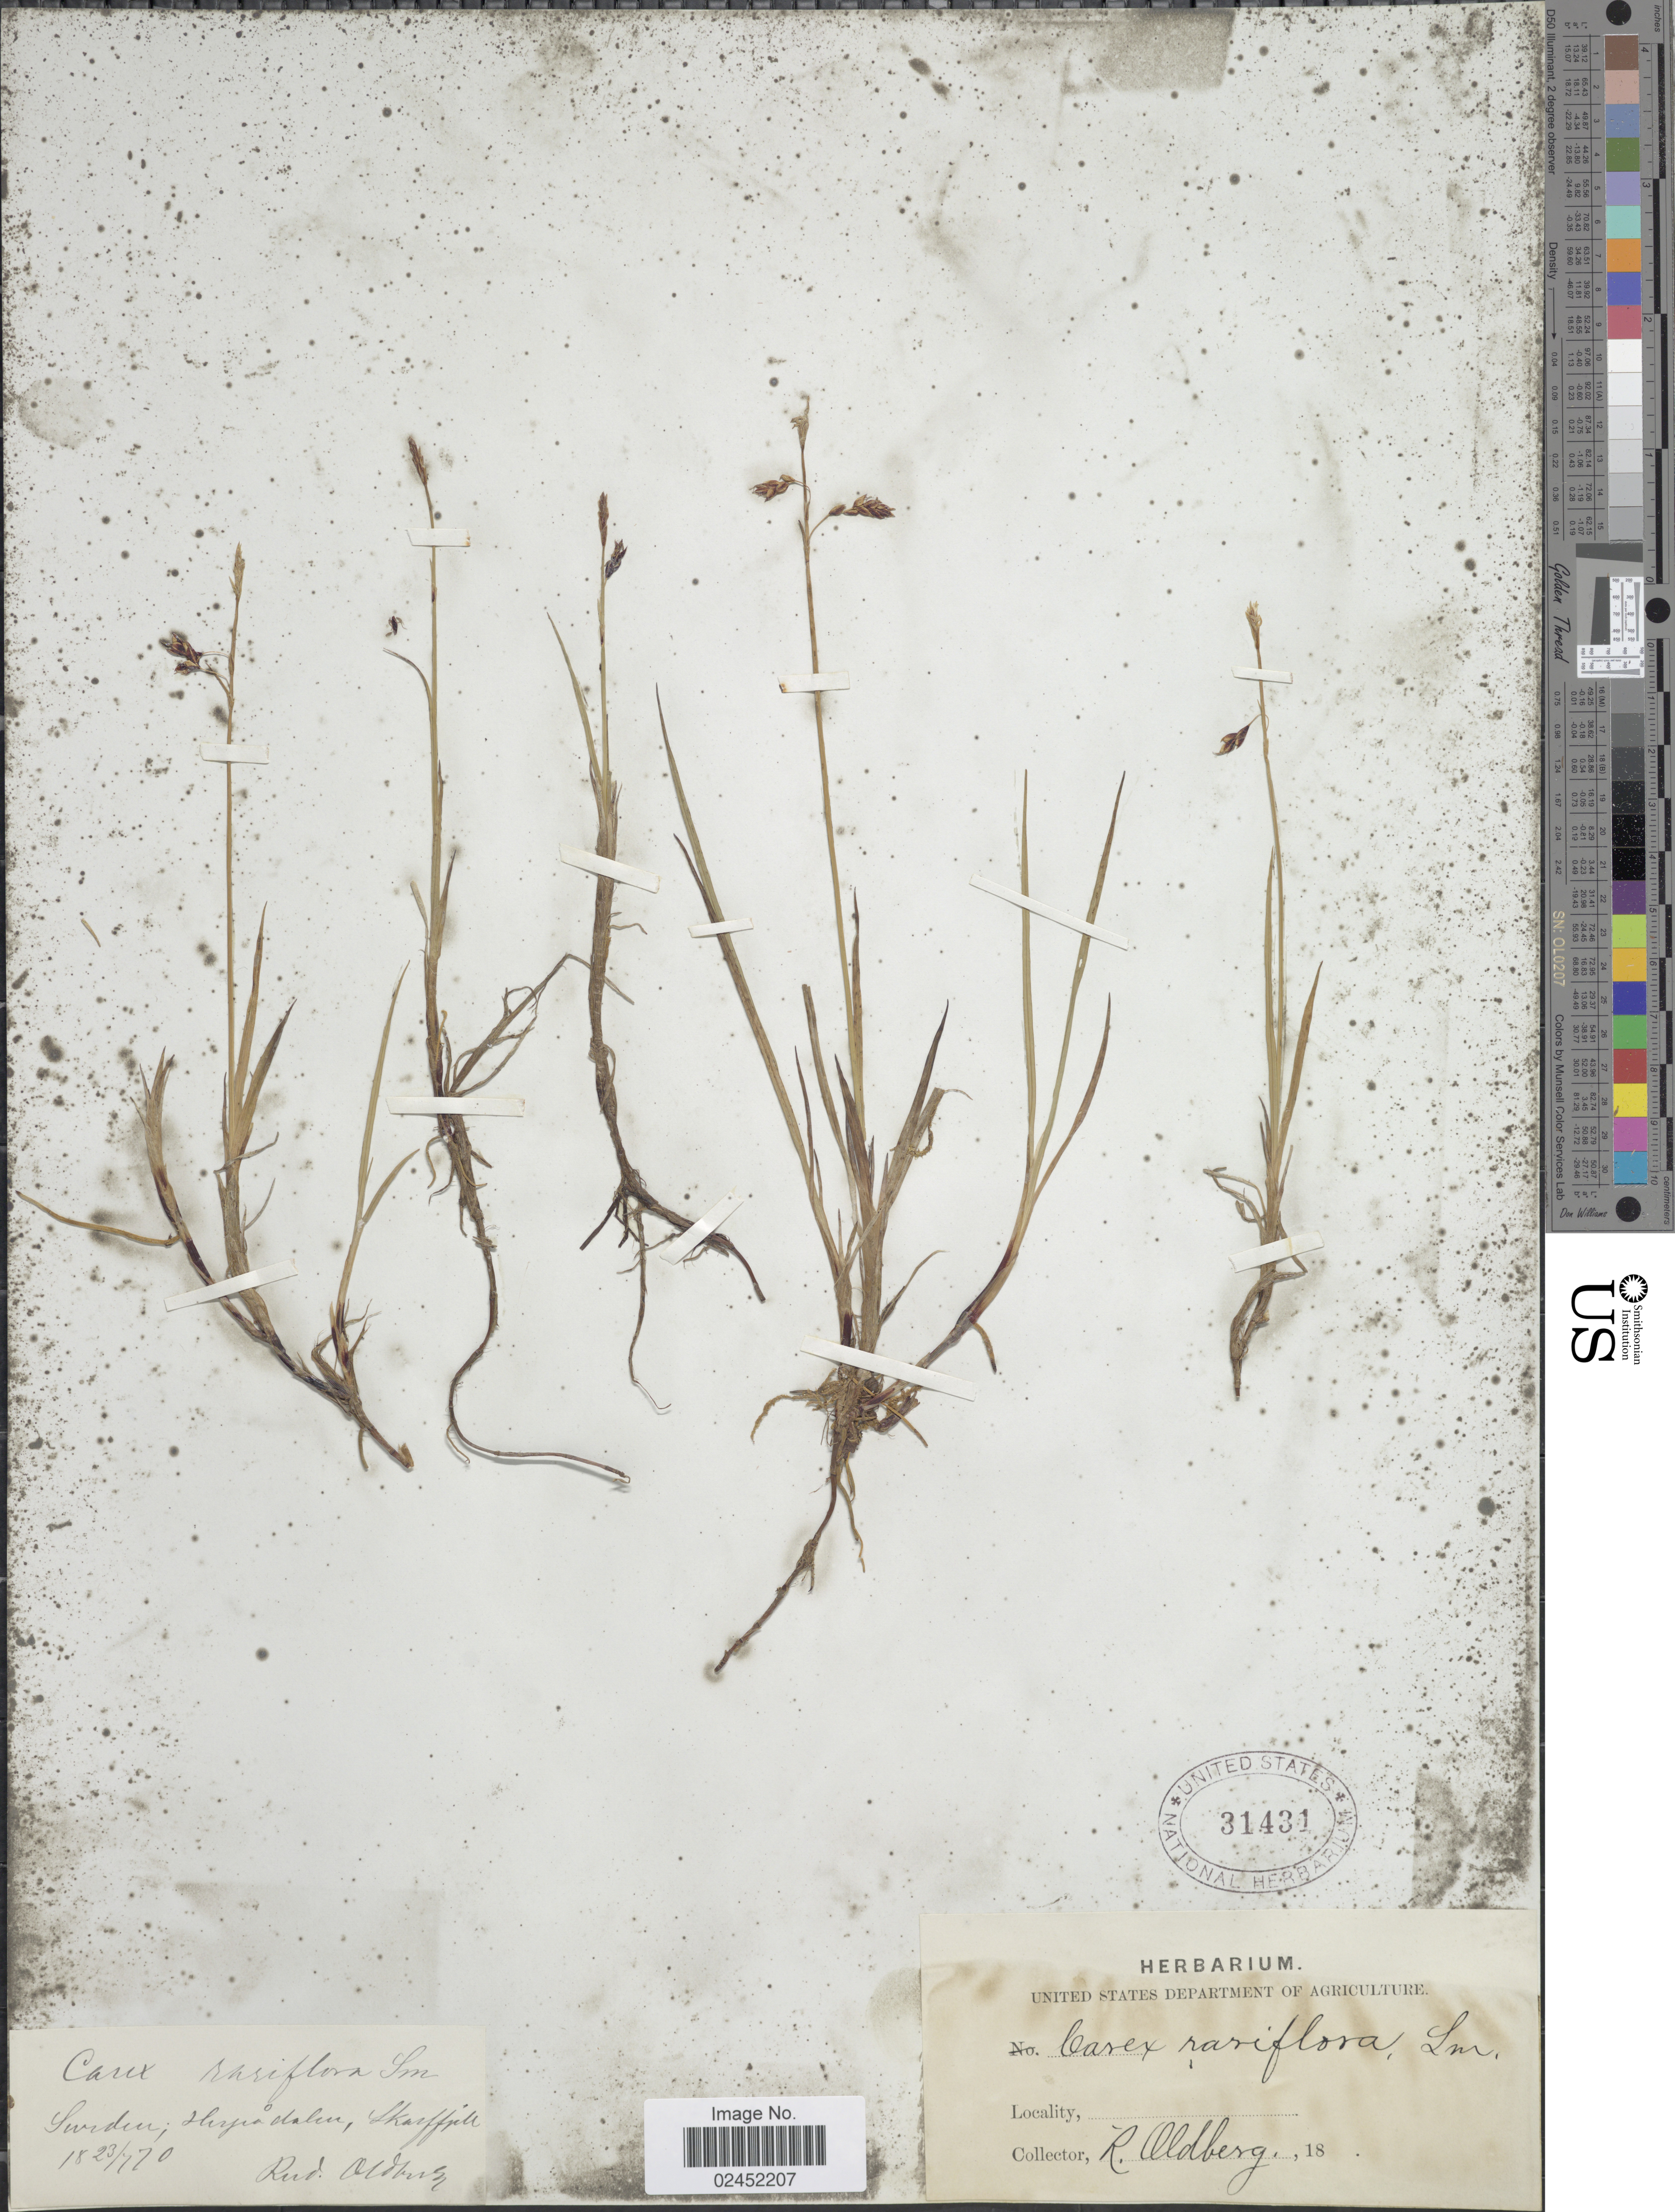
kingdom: Plantae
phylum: Tracheophyta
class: Liliopsida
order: Poales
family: Cyperaceae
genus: Carex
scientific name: Carex rariflora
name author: (Wahlenb.) Sm.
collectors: R. Oldberg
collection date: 1870-07-23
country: Sweden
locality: Herjaedalen, Skarffjell [interpreted].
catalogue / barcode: US 31431